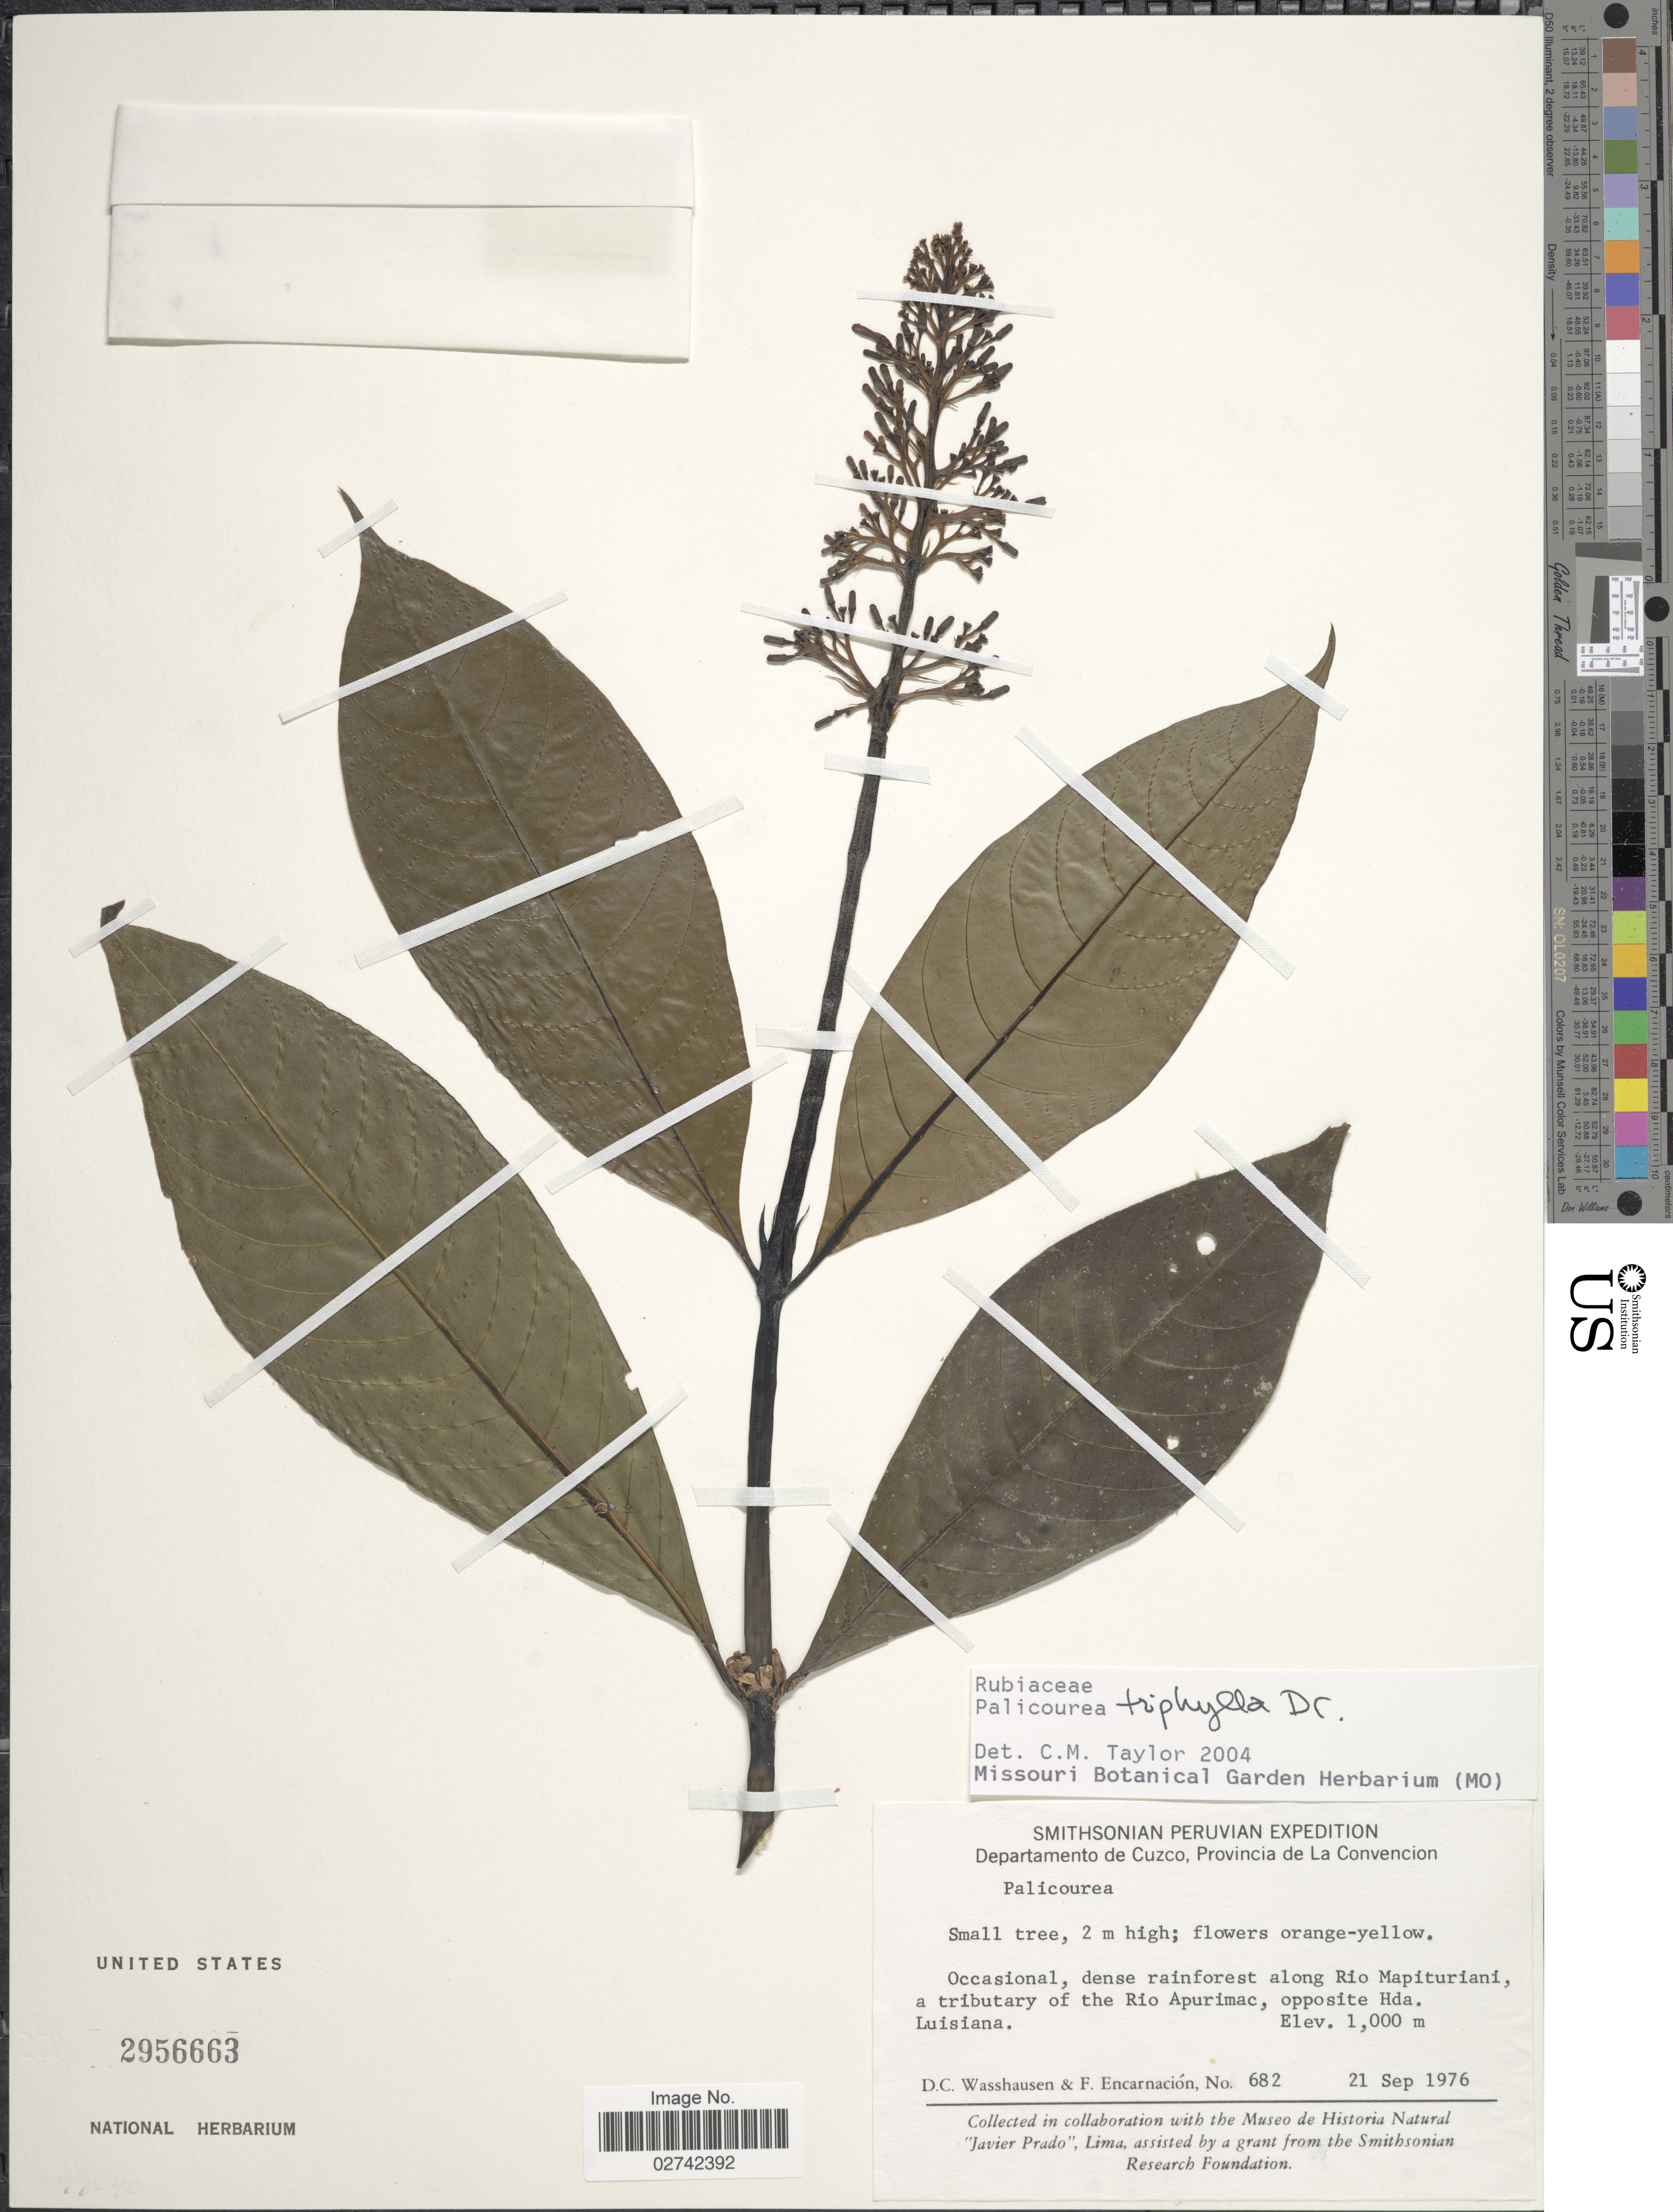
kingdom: Plantae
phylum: Tracheophyta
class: Magnoliopsida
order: Gentianales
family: Rubiaceae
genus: Palicourea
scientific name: Palicourea triphylla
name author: DC.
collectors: D. C. Wasshausen & F. Encarnación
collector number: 682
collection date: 1976-09-21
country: Peru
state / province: Cusco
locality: Provincia de La Convencion, along Rio Mapituriani, a tributary of the Rio Apurimac, opposite Hda. Luisiana.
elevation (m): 1000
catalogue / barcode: US 2956663